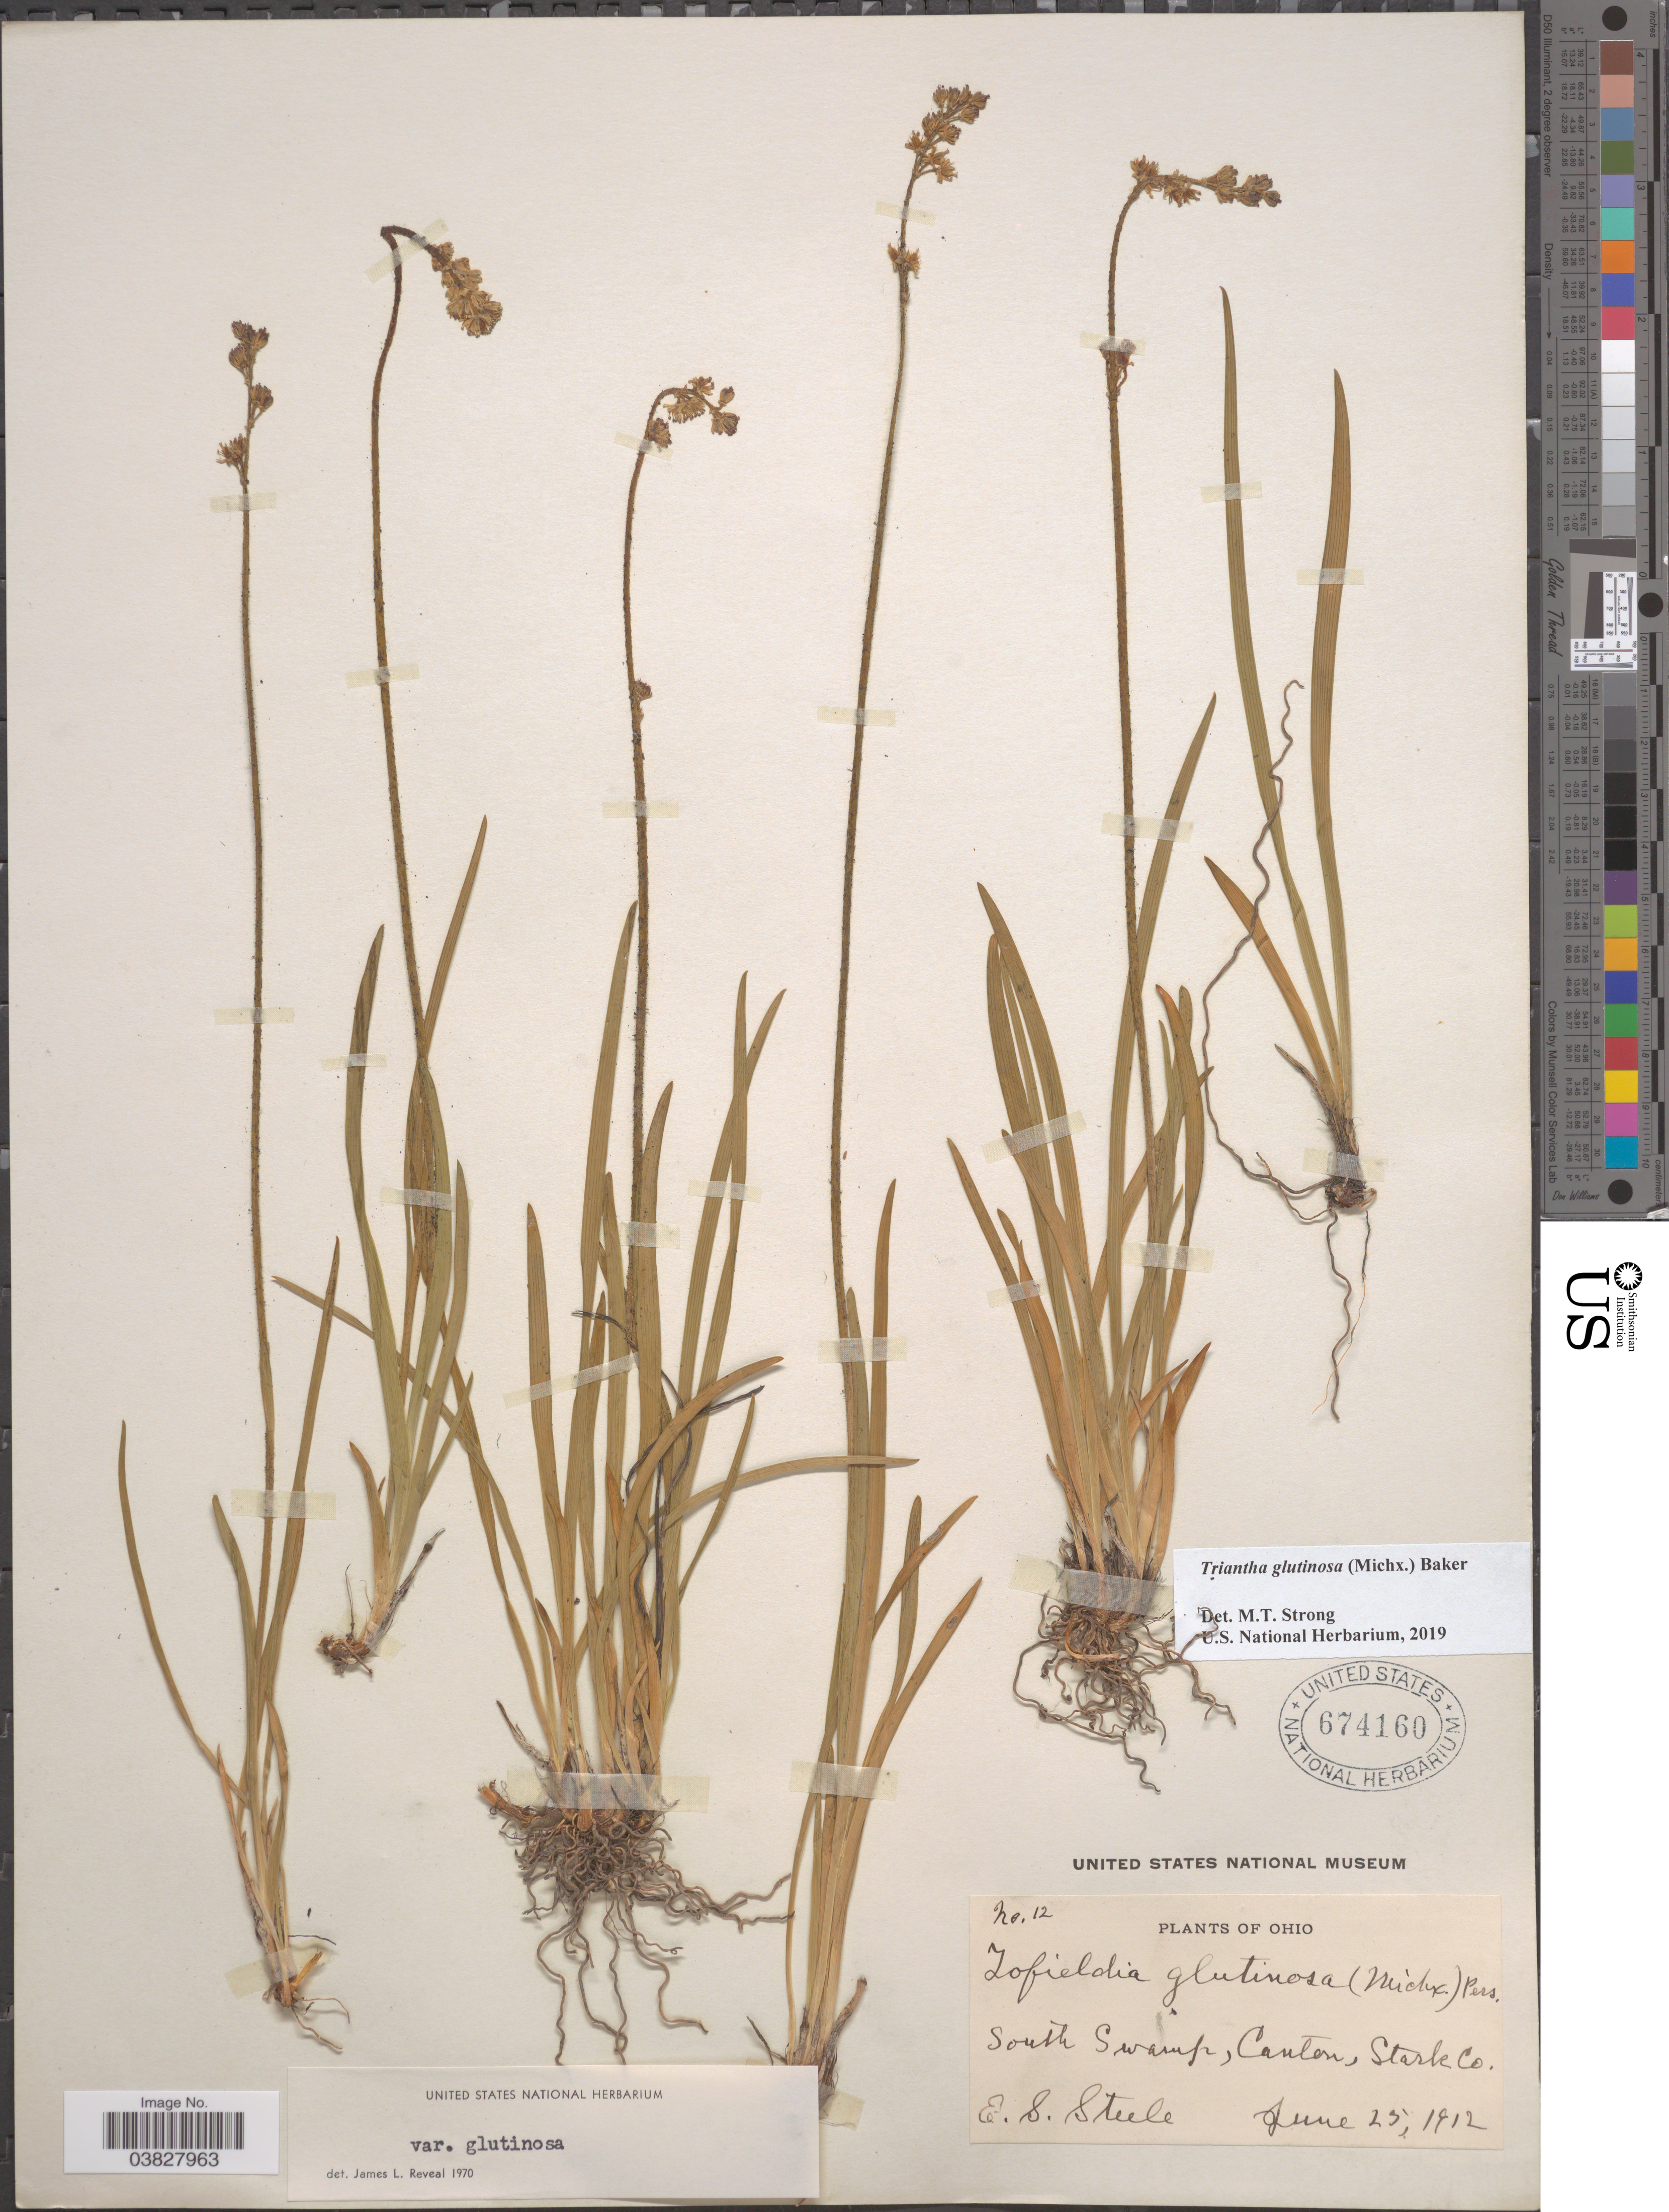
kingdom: Plantae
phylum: Tracheophyta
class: Liliopsida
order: Alismatales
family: Tofieldiaceae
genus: Triantha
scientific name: Triantha glutinosa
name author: (Michx.) Baker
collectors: E. Steele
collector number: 12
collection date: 1912-06-25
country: United States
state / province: Ohio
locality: South Swamp, Canton, Stark Co.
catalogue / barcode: US 674160